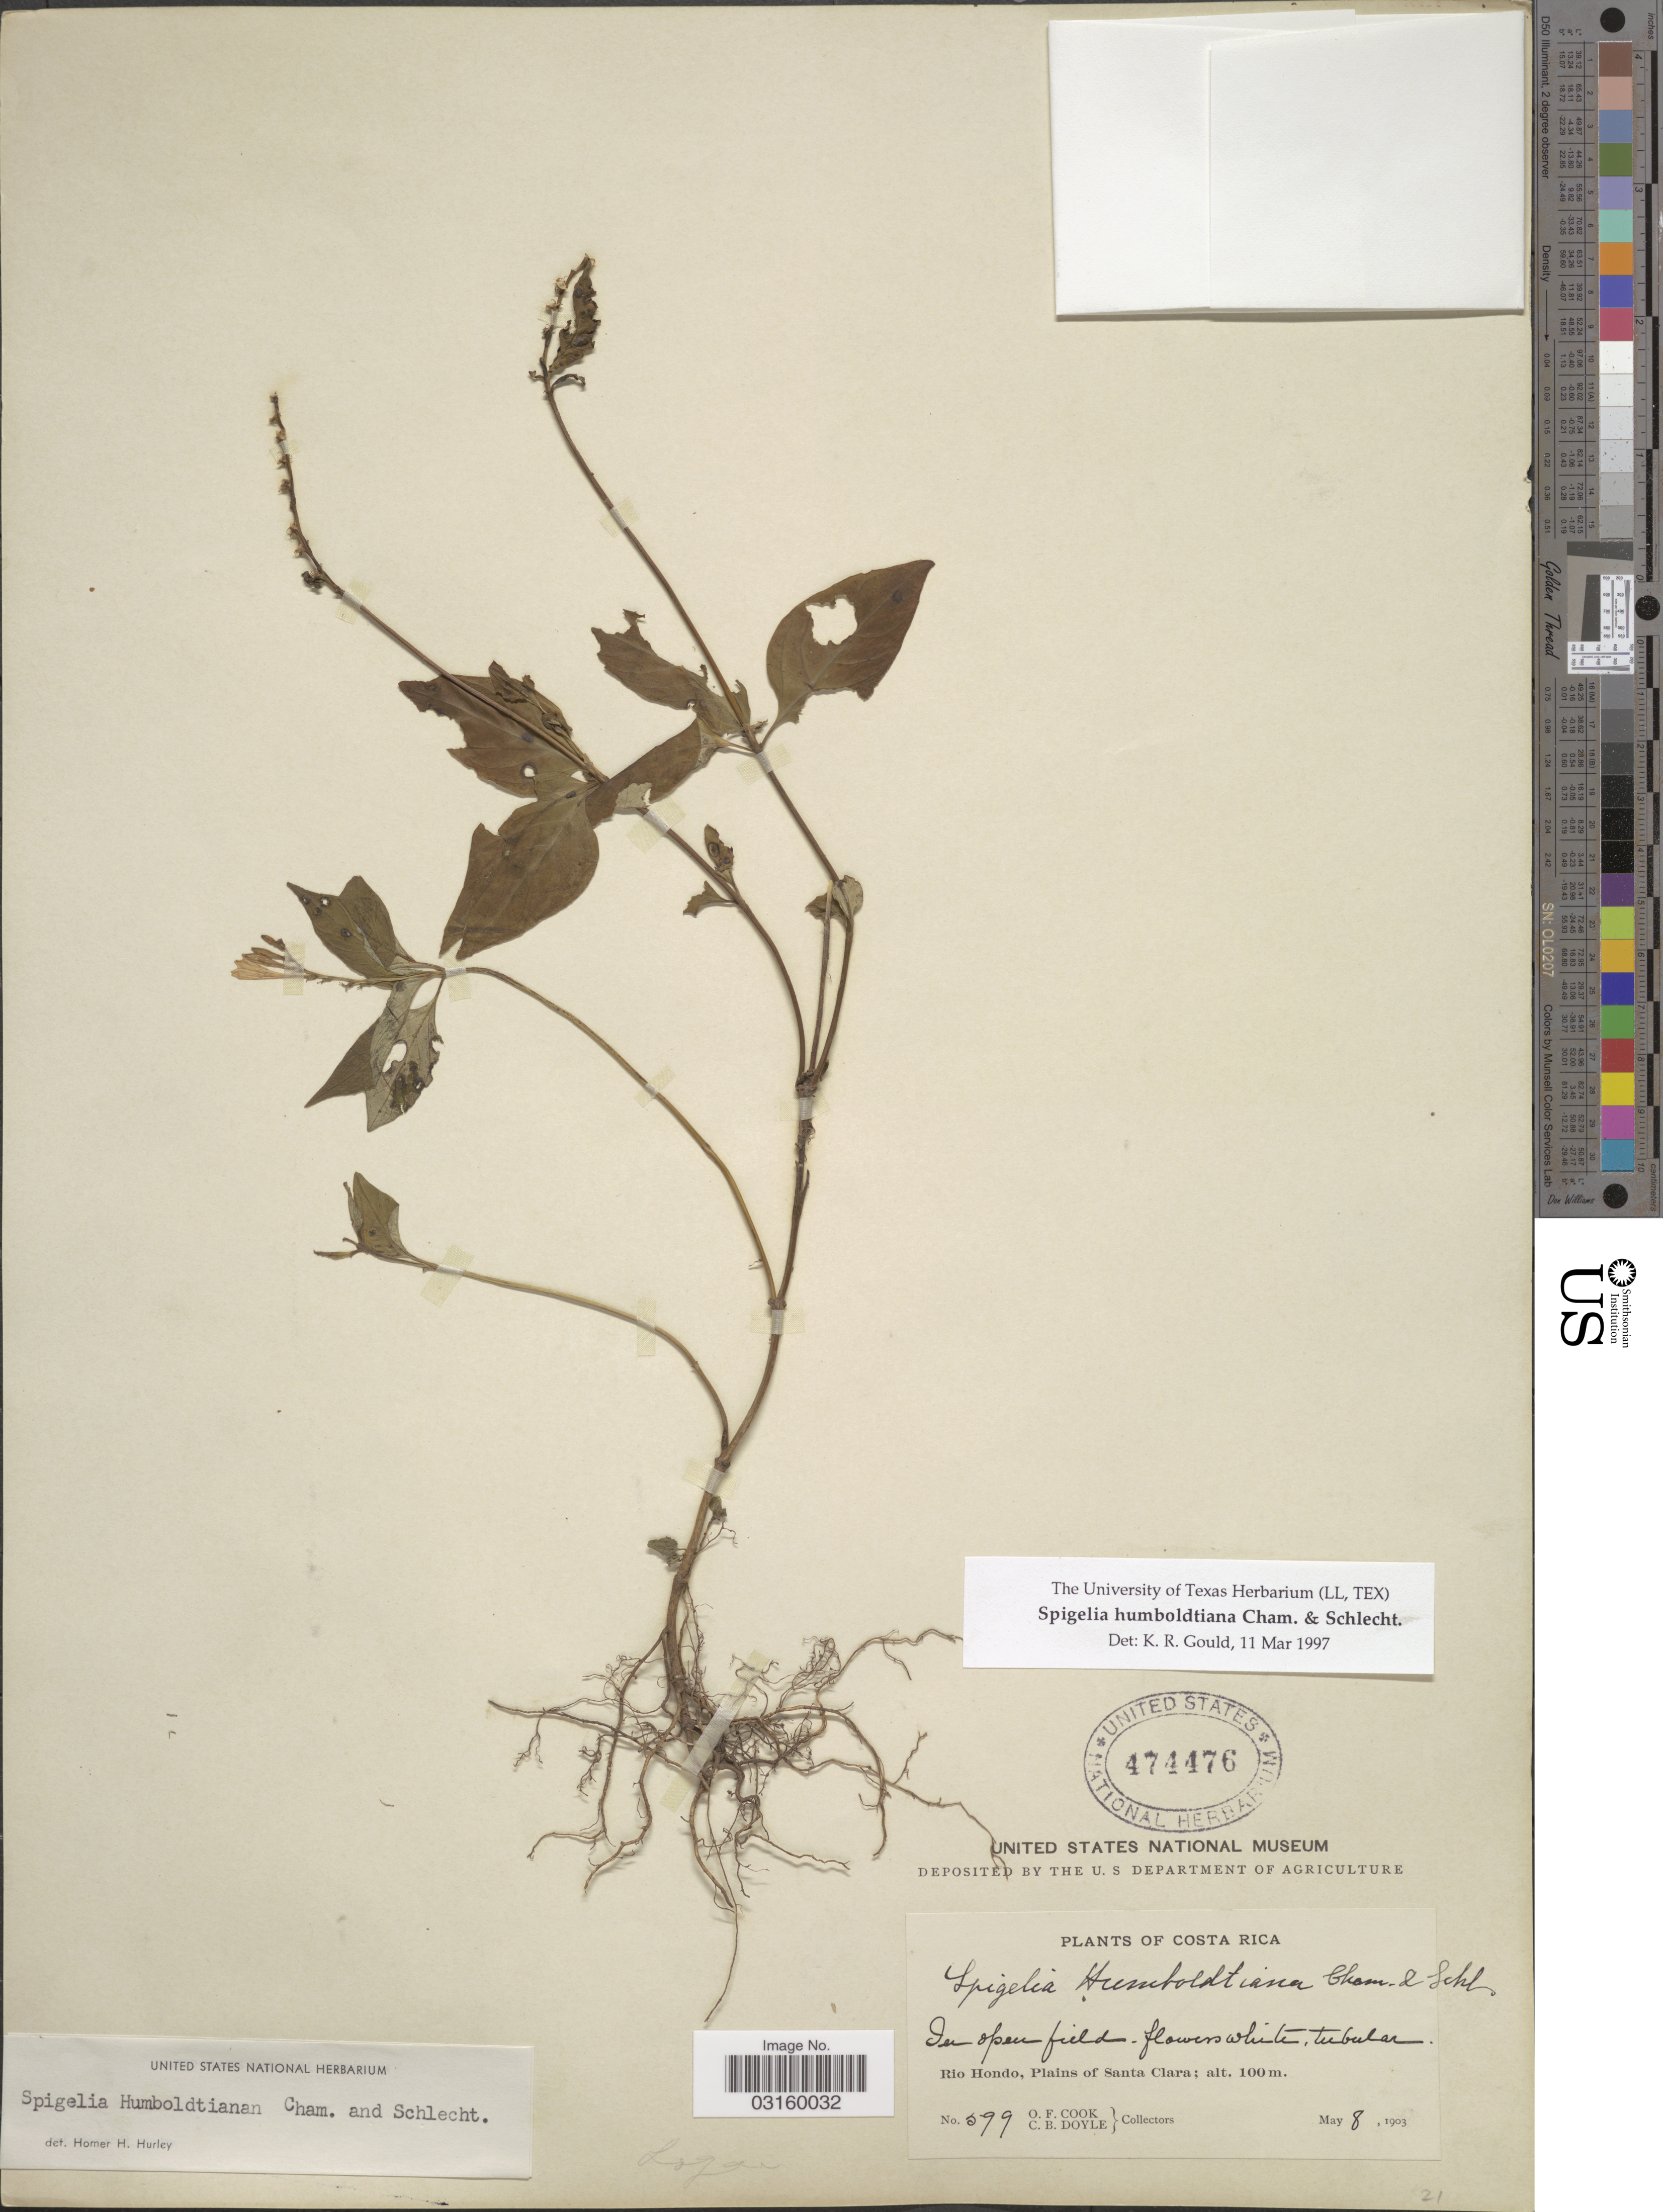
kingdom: Plantae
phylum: Tracheophyta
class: Magnoliopsida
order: Gentianales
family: Loganiaceae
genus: Spigelia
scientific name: Spigelia humboldtiana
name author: Cham. & Schltdl.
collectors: O. F. Cook & C. Doyle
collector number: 599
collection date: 1903-05-08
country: Costa Rica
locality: Rio Hondo, Plains of Santa Clara.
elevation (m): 100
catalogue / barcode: US 474476